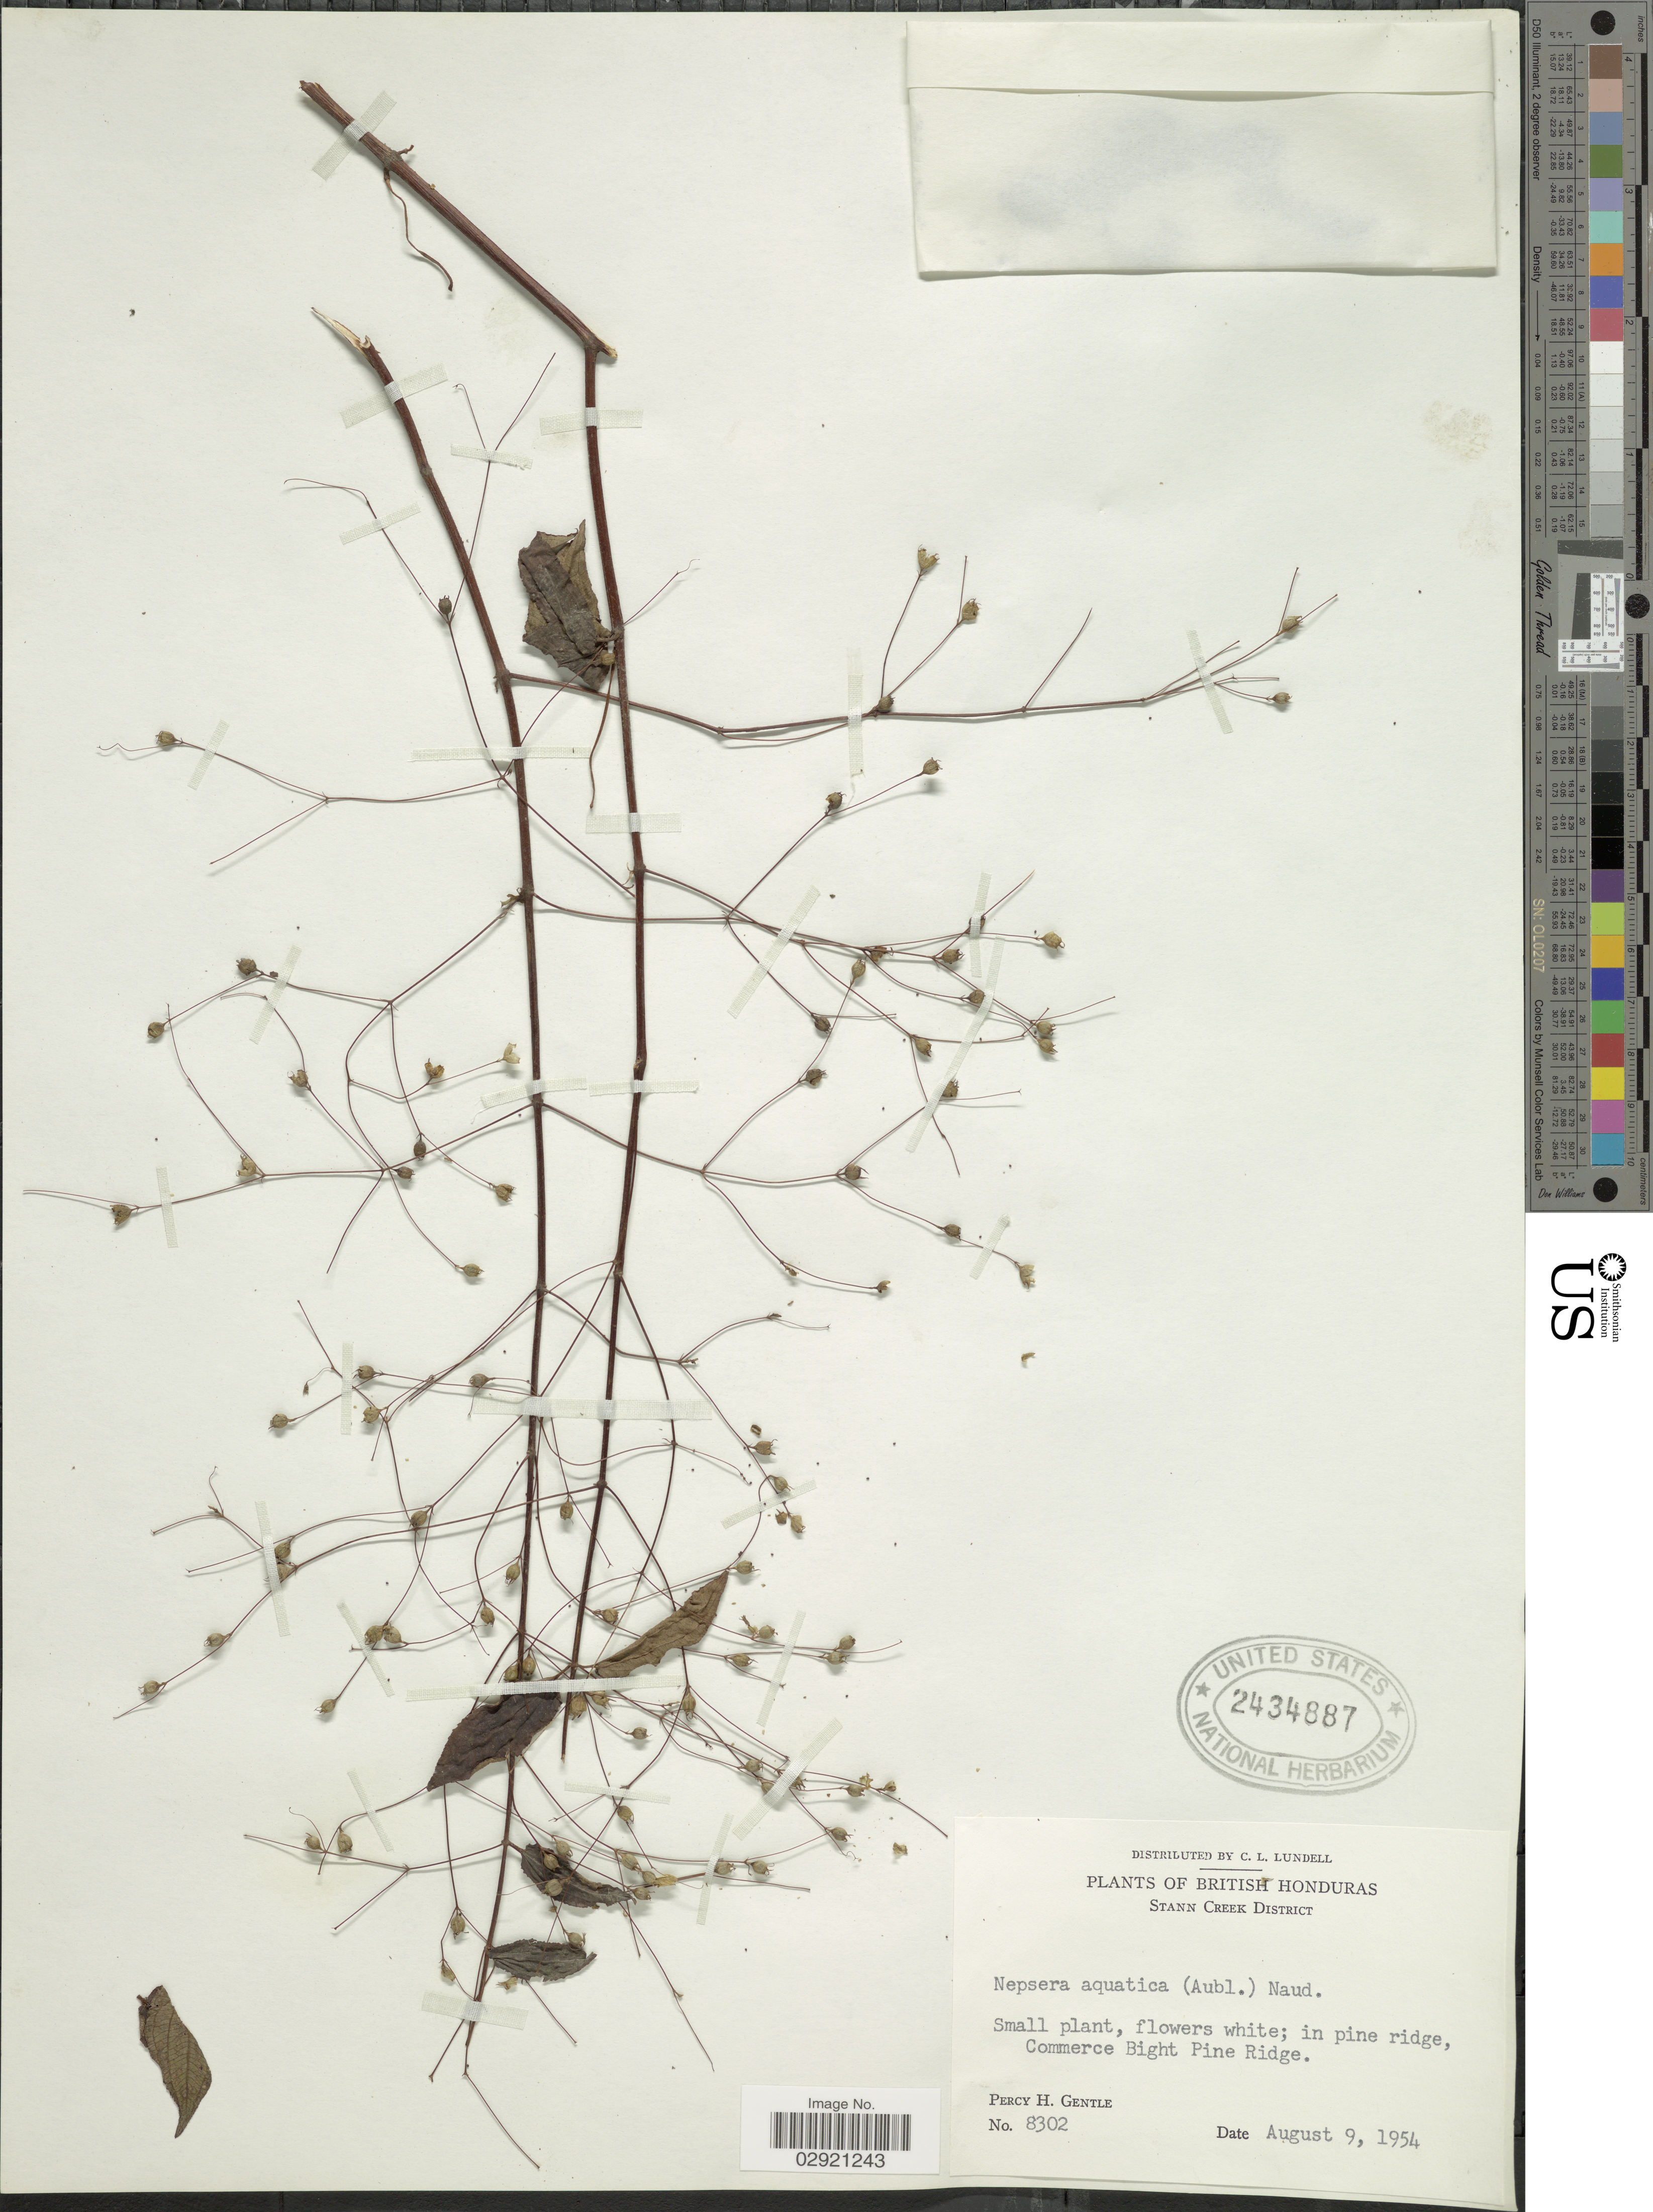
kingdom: Plantae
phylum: Tracheophyta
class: Magnoliopsida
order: Myrtales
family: Melastomataceae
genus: Nepsera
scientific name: Nepsera aquatica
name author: (Aubl.) Naudin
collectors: P. H. Gentle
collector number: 8302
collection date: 1954-08-09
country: Belize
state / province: Stann Creek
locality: British Honduras. Stann Creek District. Commerce Bight Pine Ridge.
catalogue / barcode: US 2434887